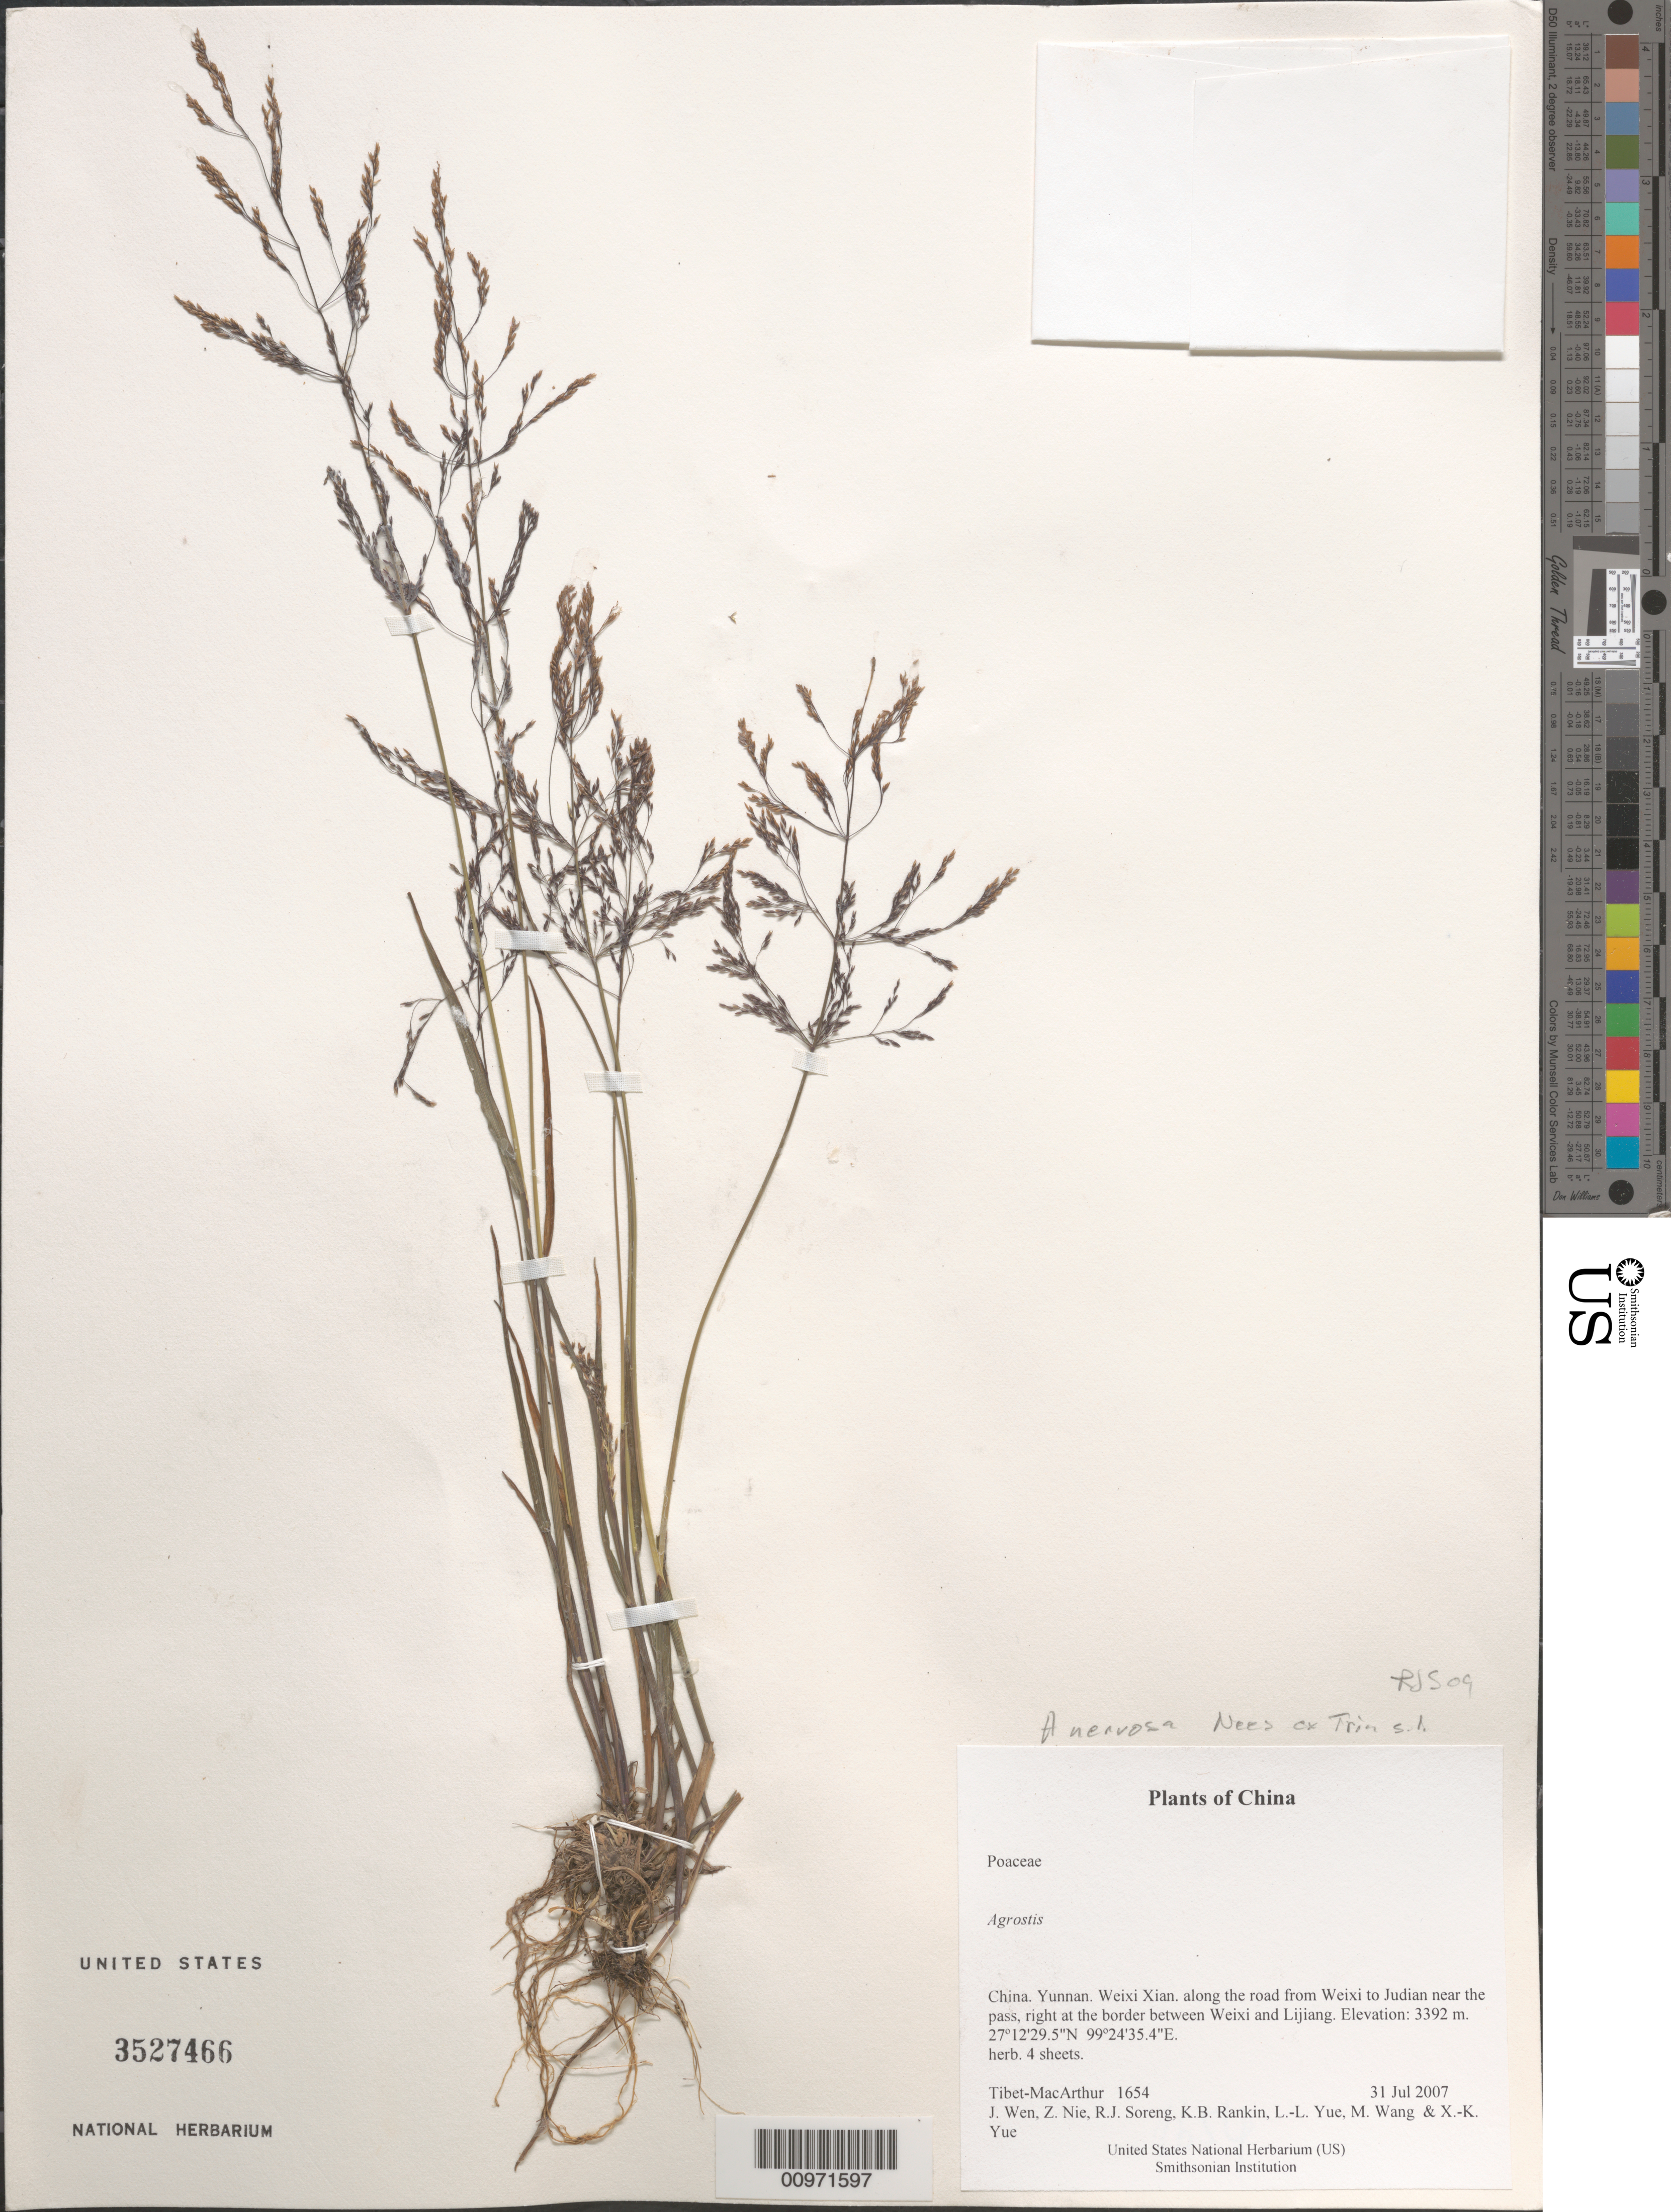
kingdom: Plantae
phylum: Tracheophyta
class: Liliopsida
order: Poales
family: Poaceae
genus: Agrostis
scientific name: Agrostis nervosa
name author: Nees ex Trin.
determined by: Soreng, Robert J., Research Associate (BOT), Smithsonian Institution - National Museum of Natural History (UNITED STATES)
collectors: Tibet-MacArthur, J. Wen, Z. Nie, R. J. Soreng, K. Rankin, L. Yue, M. Wang & X. Yue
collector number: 1654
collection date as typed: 31 Jul 2007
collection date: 2007-07-31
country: China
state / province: Yunnan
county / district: Weixi Xian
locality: along the road from Weixi to Judian near the pass, right at the border between Weixi and Lijiang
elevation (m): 3392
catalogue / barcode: US 3527466